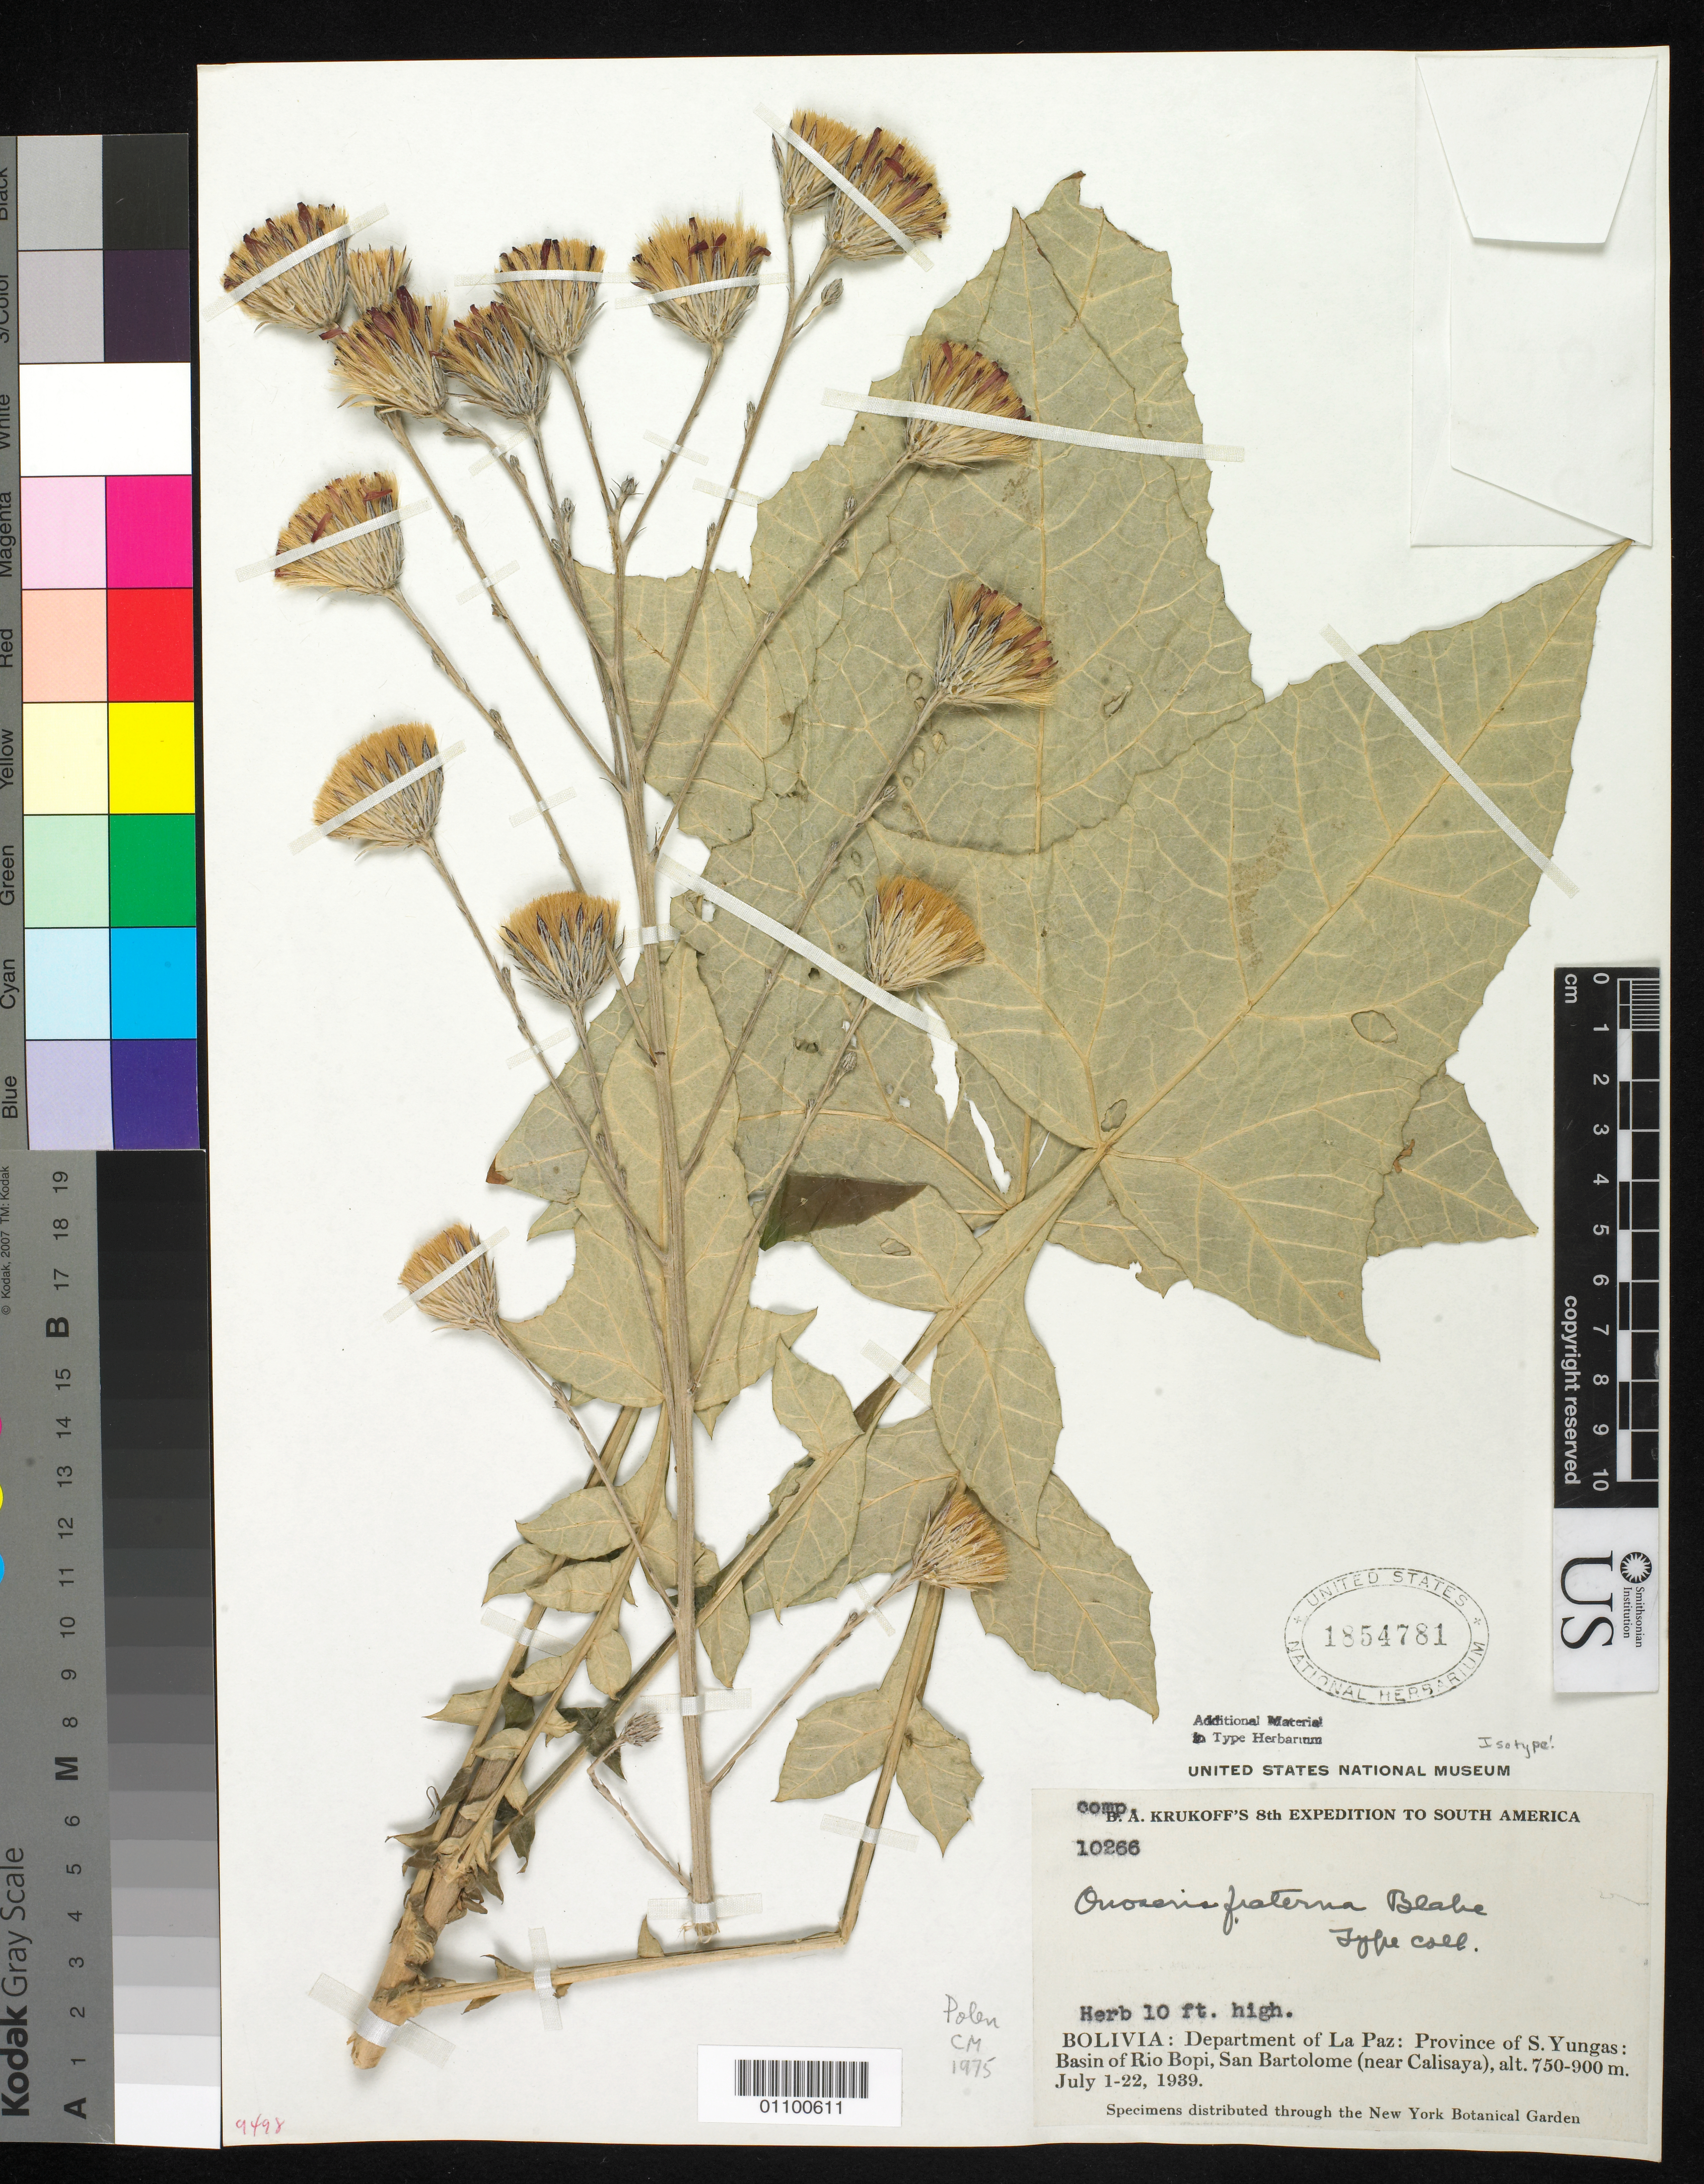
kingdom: Plantae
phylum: Tracheophyta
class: Magnoliopsida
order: Asterales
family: Asteraceae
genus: Onoseris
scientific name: Onoseris fraterna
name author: S.F. Blake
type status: Isotype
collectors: B. A. Krukoff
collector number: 10266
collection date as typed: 01 Jul 1939 to 22 Jul 1939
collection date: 1939-07-01/1939-07-22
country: Bolivia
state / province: La Paz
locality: Yungas. Basin of Rio Bopi, San Bartolome, near Calisaya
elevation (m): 750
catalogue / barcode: US 1854781